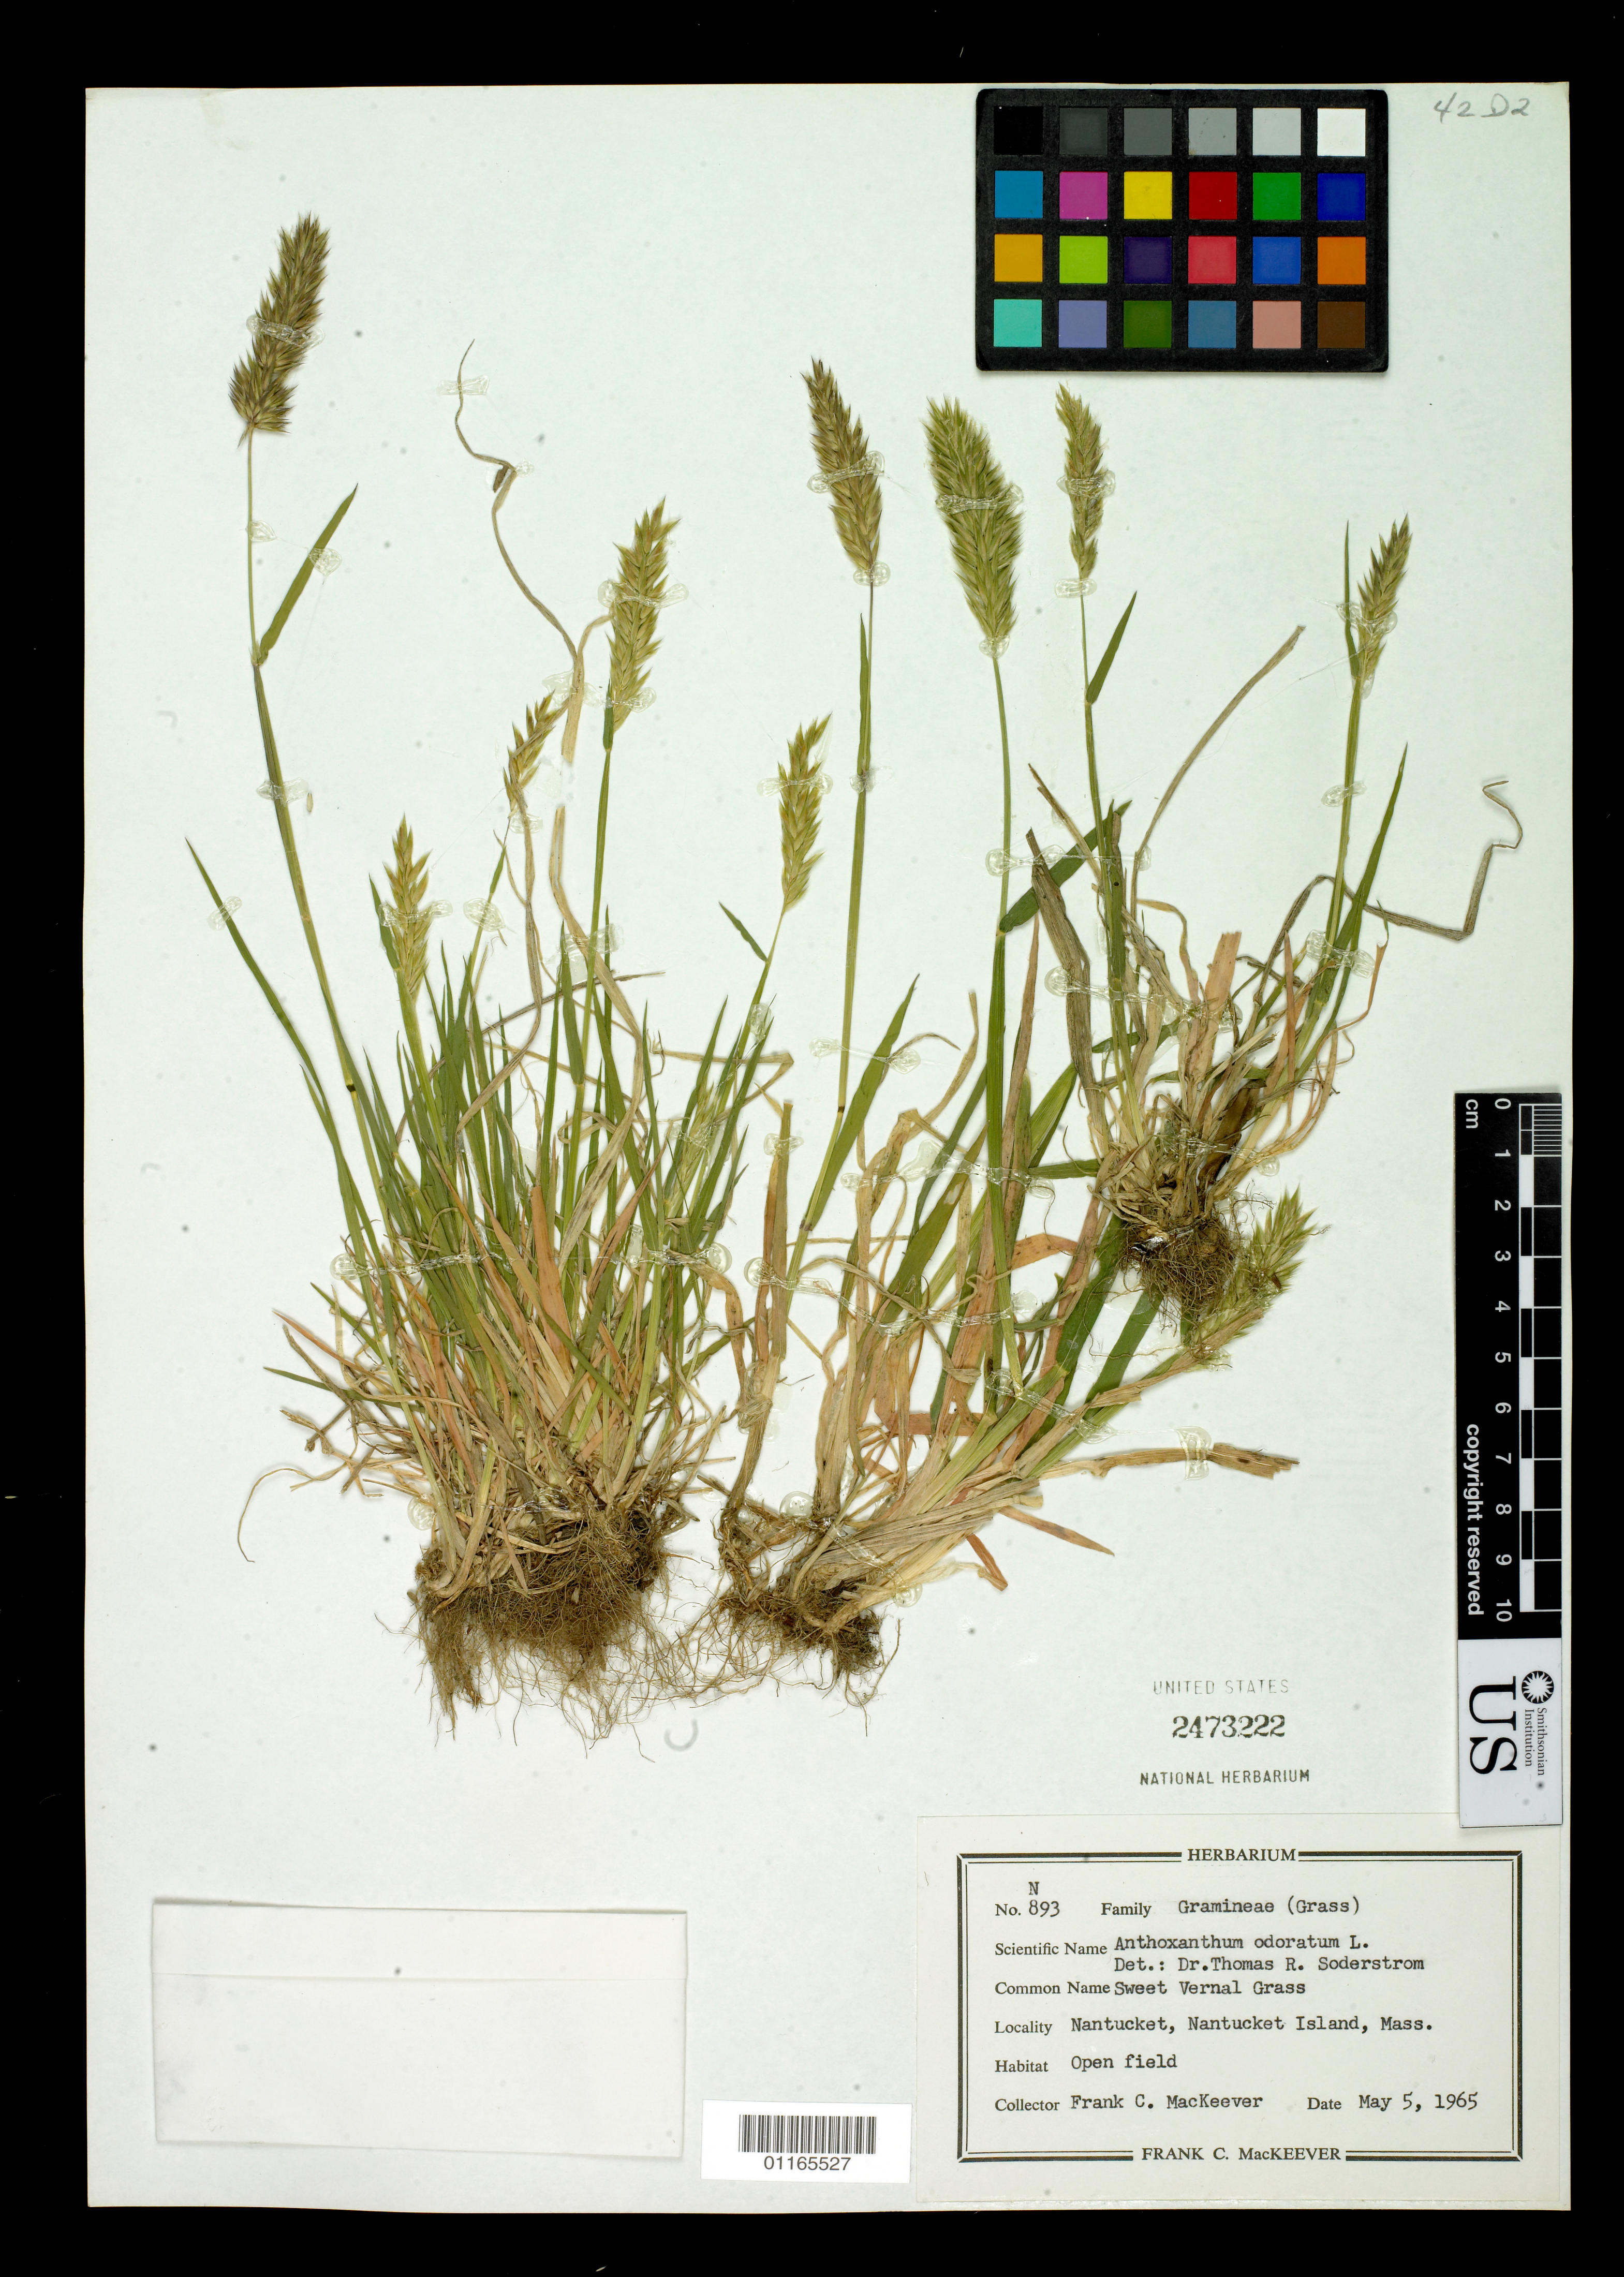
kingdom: Plantae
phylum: Tracheophyta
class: Liliopsida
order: Poales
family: Poaceae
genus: Anthoxanthum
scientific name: Anthoxanthum odoratum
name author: L.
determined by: Soderstrom, T. R.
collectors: F. C. MacKeever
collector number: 893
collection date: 1965-05-05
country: United States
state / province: Massachusetts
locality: Nantucket, Nantucket Island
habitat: Open field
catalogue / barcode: US 2373222